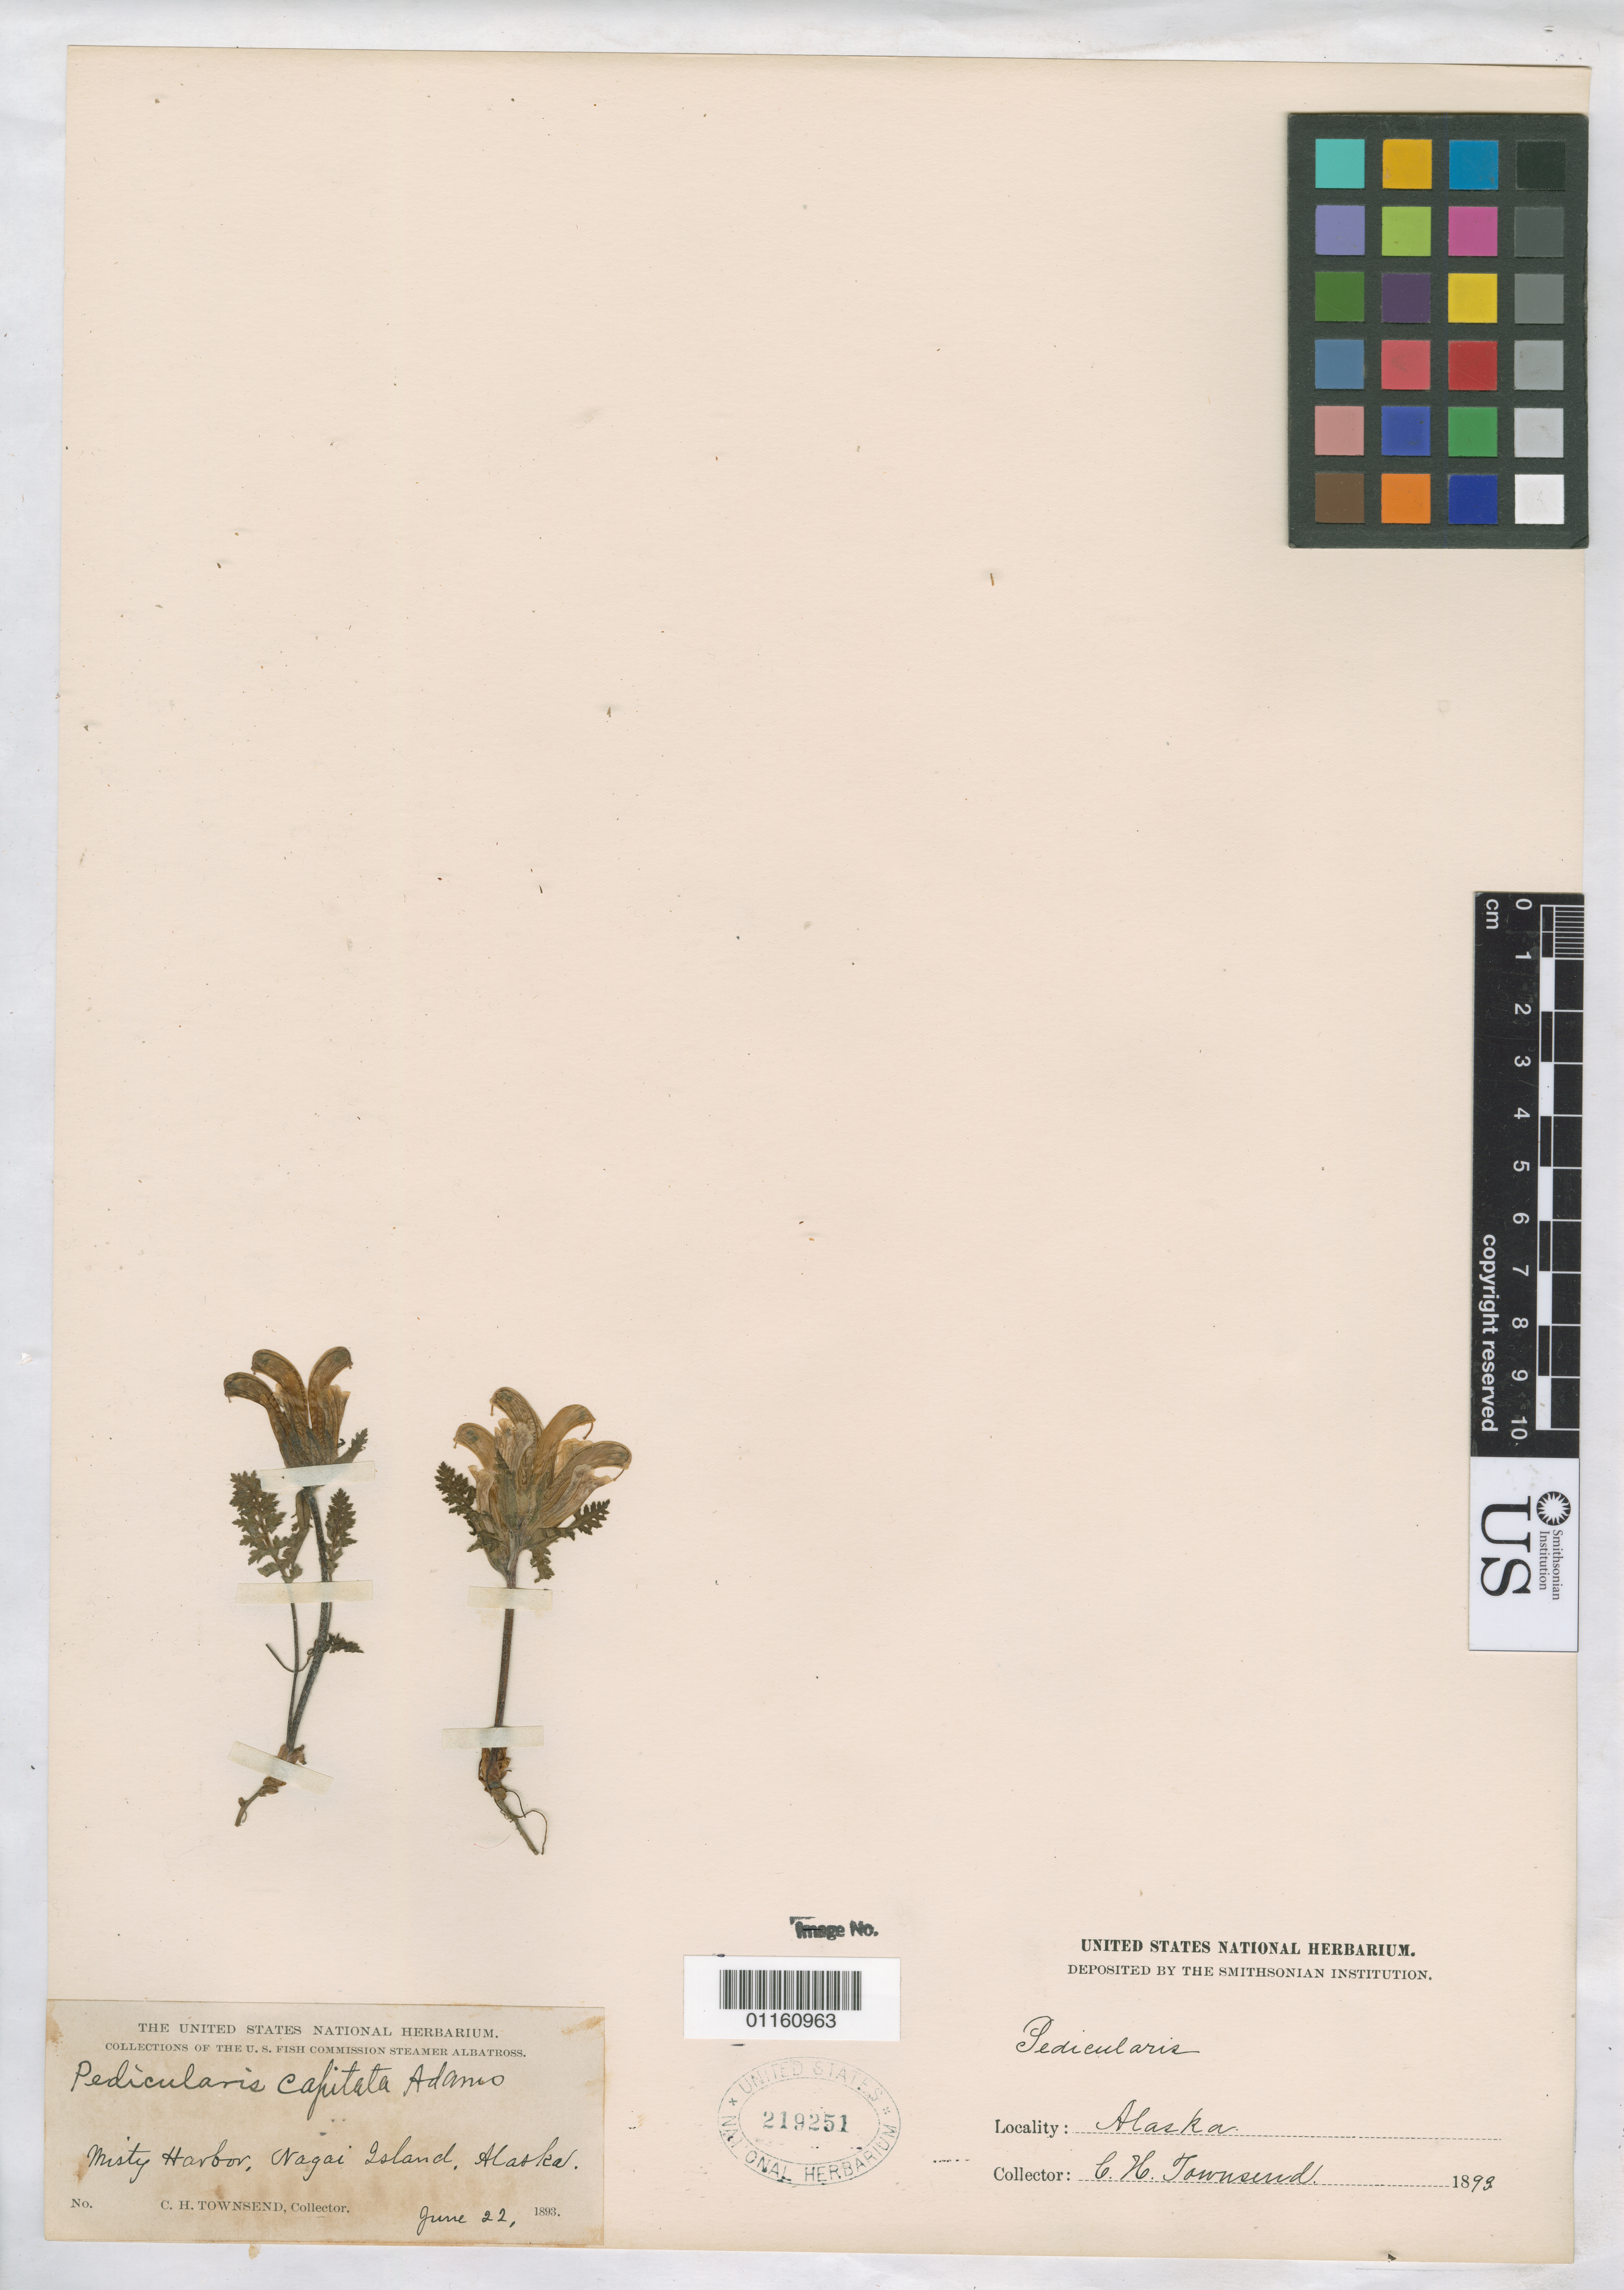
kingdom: Plantae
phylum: Tracheophyta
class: Magnoliopsida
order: Lamiales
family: Orobanchaceae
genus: Pedicularis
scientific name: Pedicularis capitata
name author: Adams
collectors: C. H. Townsend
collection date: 1893-06-22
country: United States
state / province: Alaska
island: Nagai Island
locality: Misty Harbor, Nagai Island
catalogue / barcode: US 219251